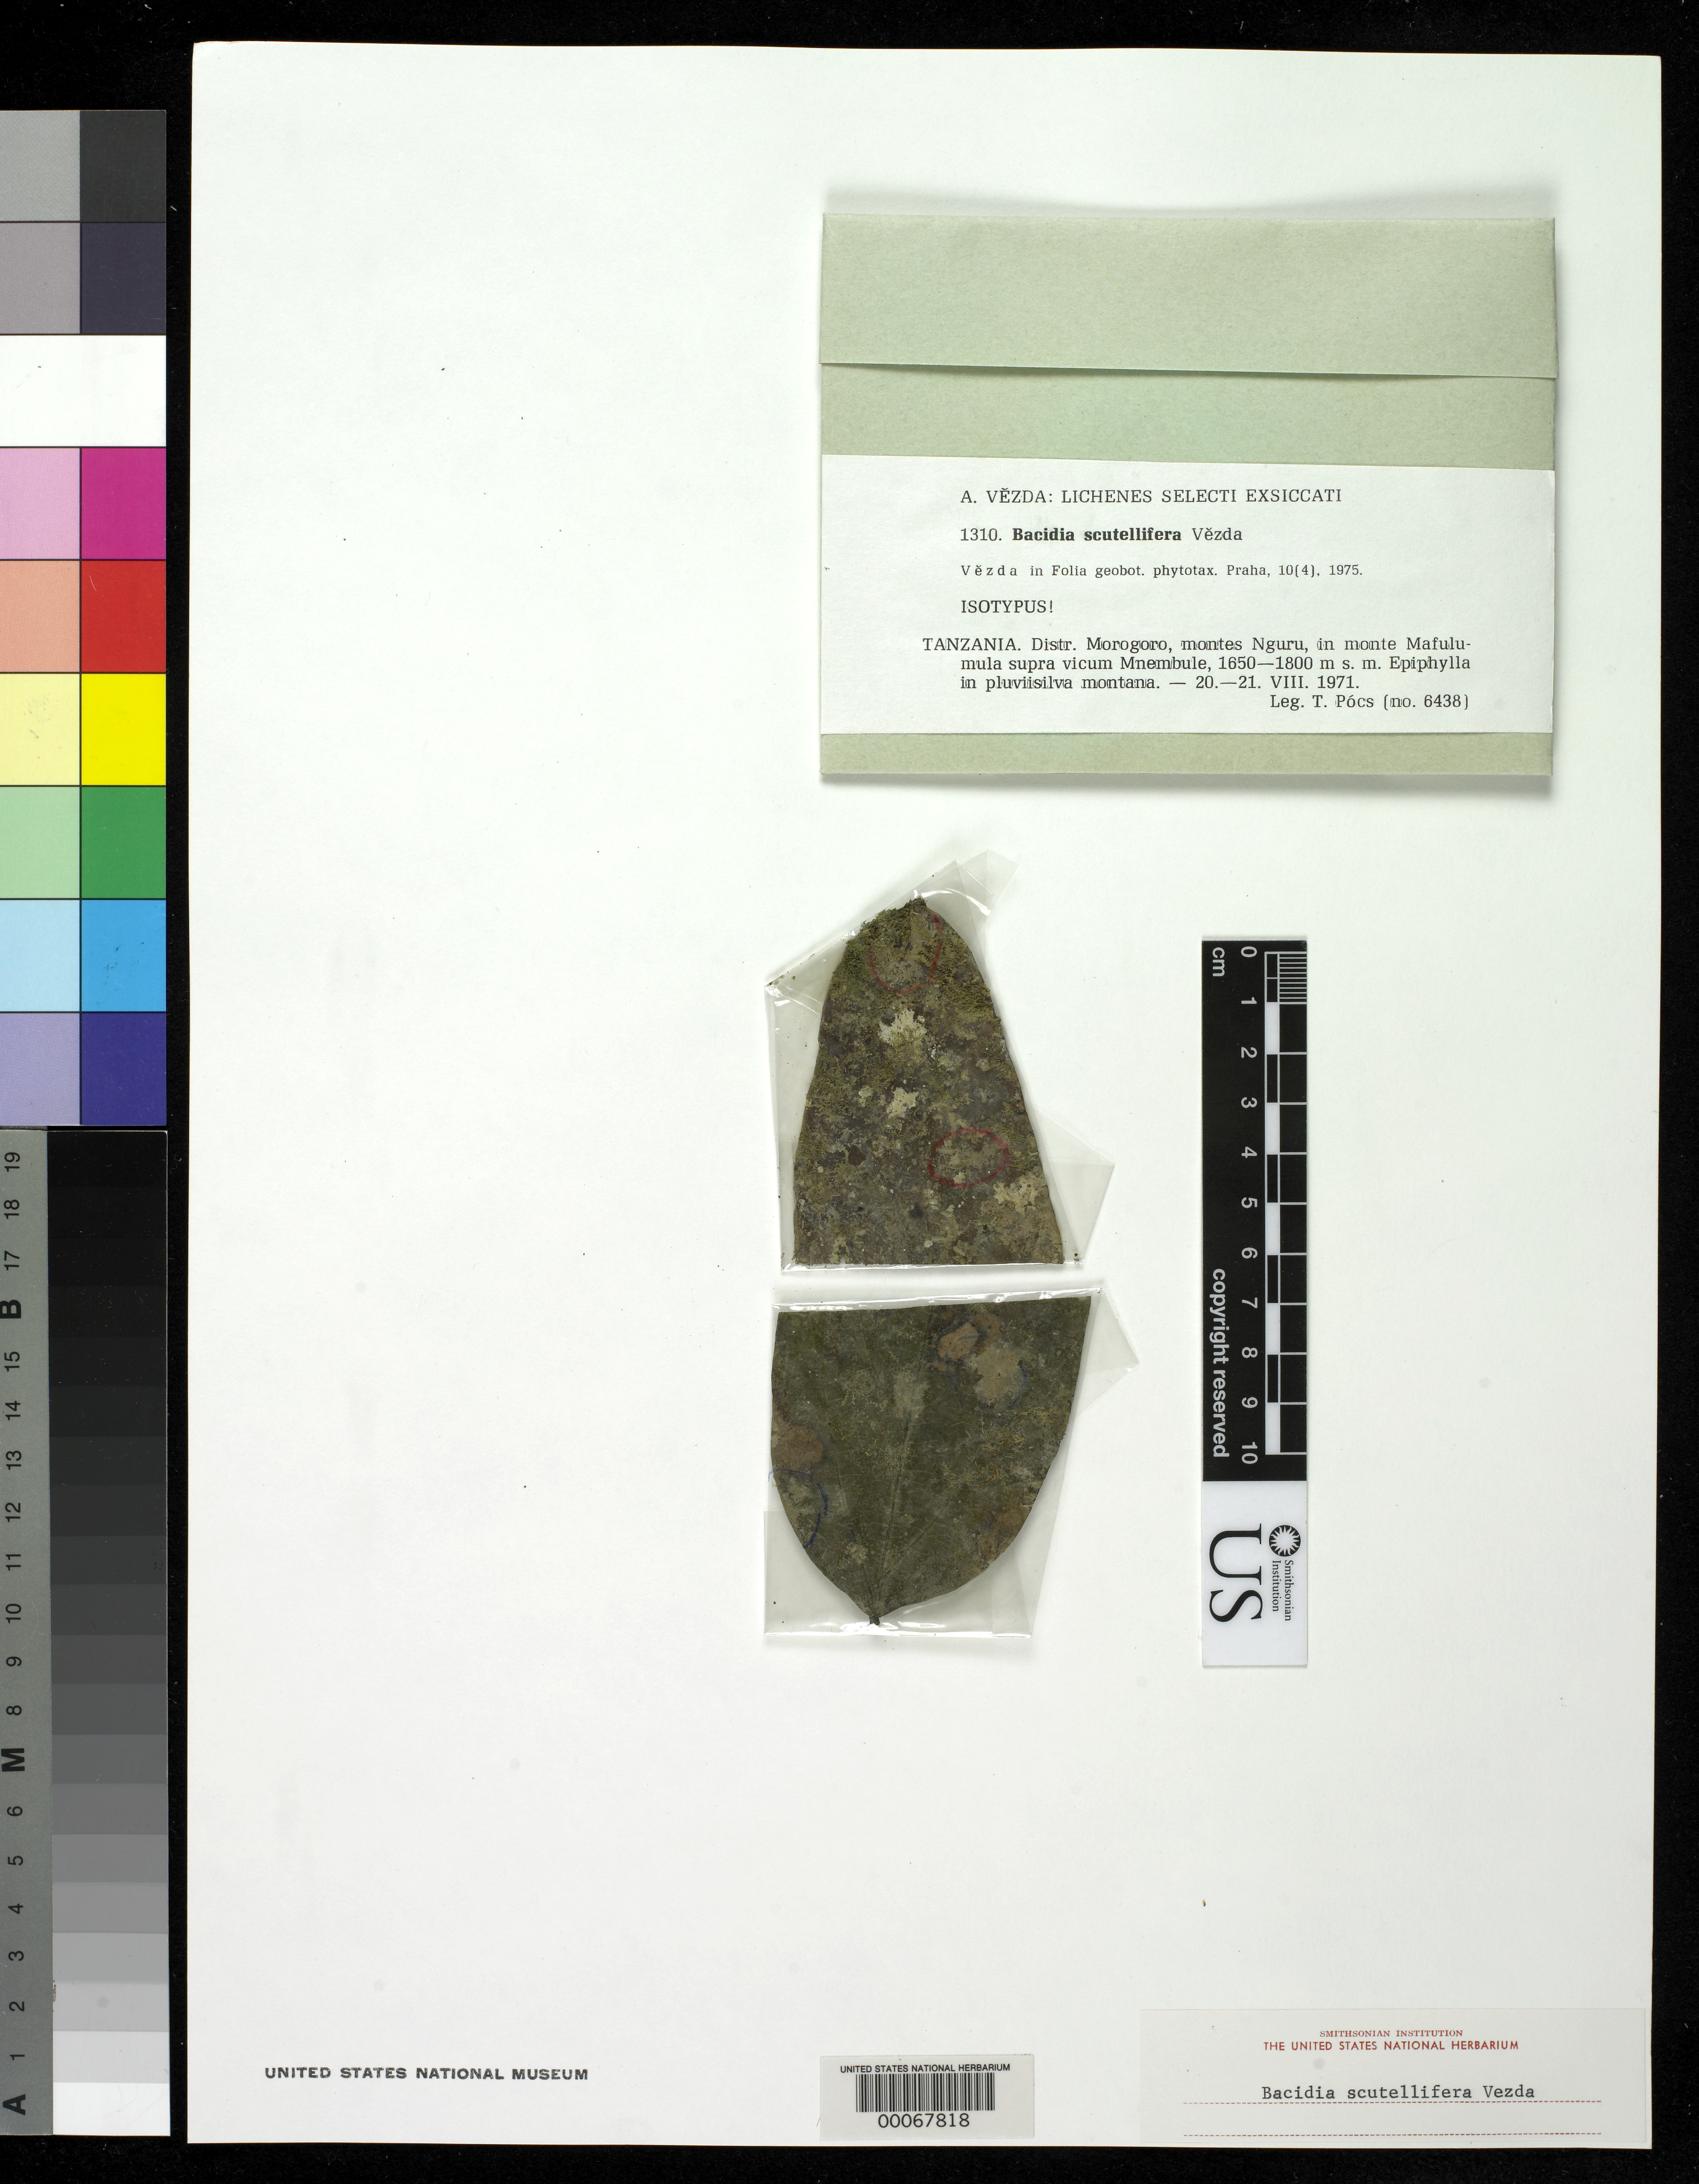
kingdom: Fungi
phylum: Ascomycota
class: Lecanoromycetes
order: Lecanorales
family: Ramalinaceae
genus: Bacidia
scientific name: Bacidia scutellifera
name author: Vezda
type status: Isotype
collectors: T. Pocs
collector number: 6438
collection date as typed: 20 Aug 1971 to 21 Aug 1971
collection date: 1971-08-20/1971-08-21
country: Tanzania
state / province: Morogoro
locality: Montes Nguru in Monte Mafulumula supra vicum Mnembule. [Nguru Mountains on Mafulumula Mountain above village of Mnembule.]